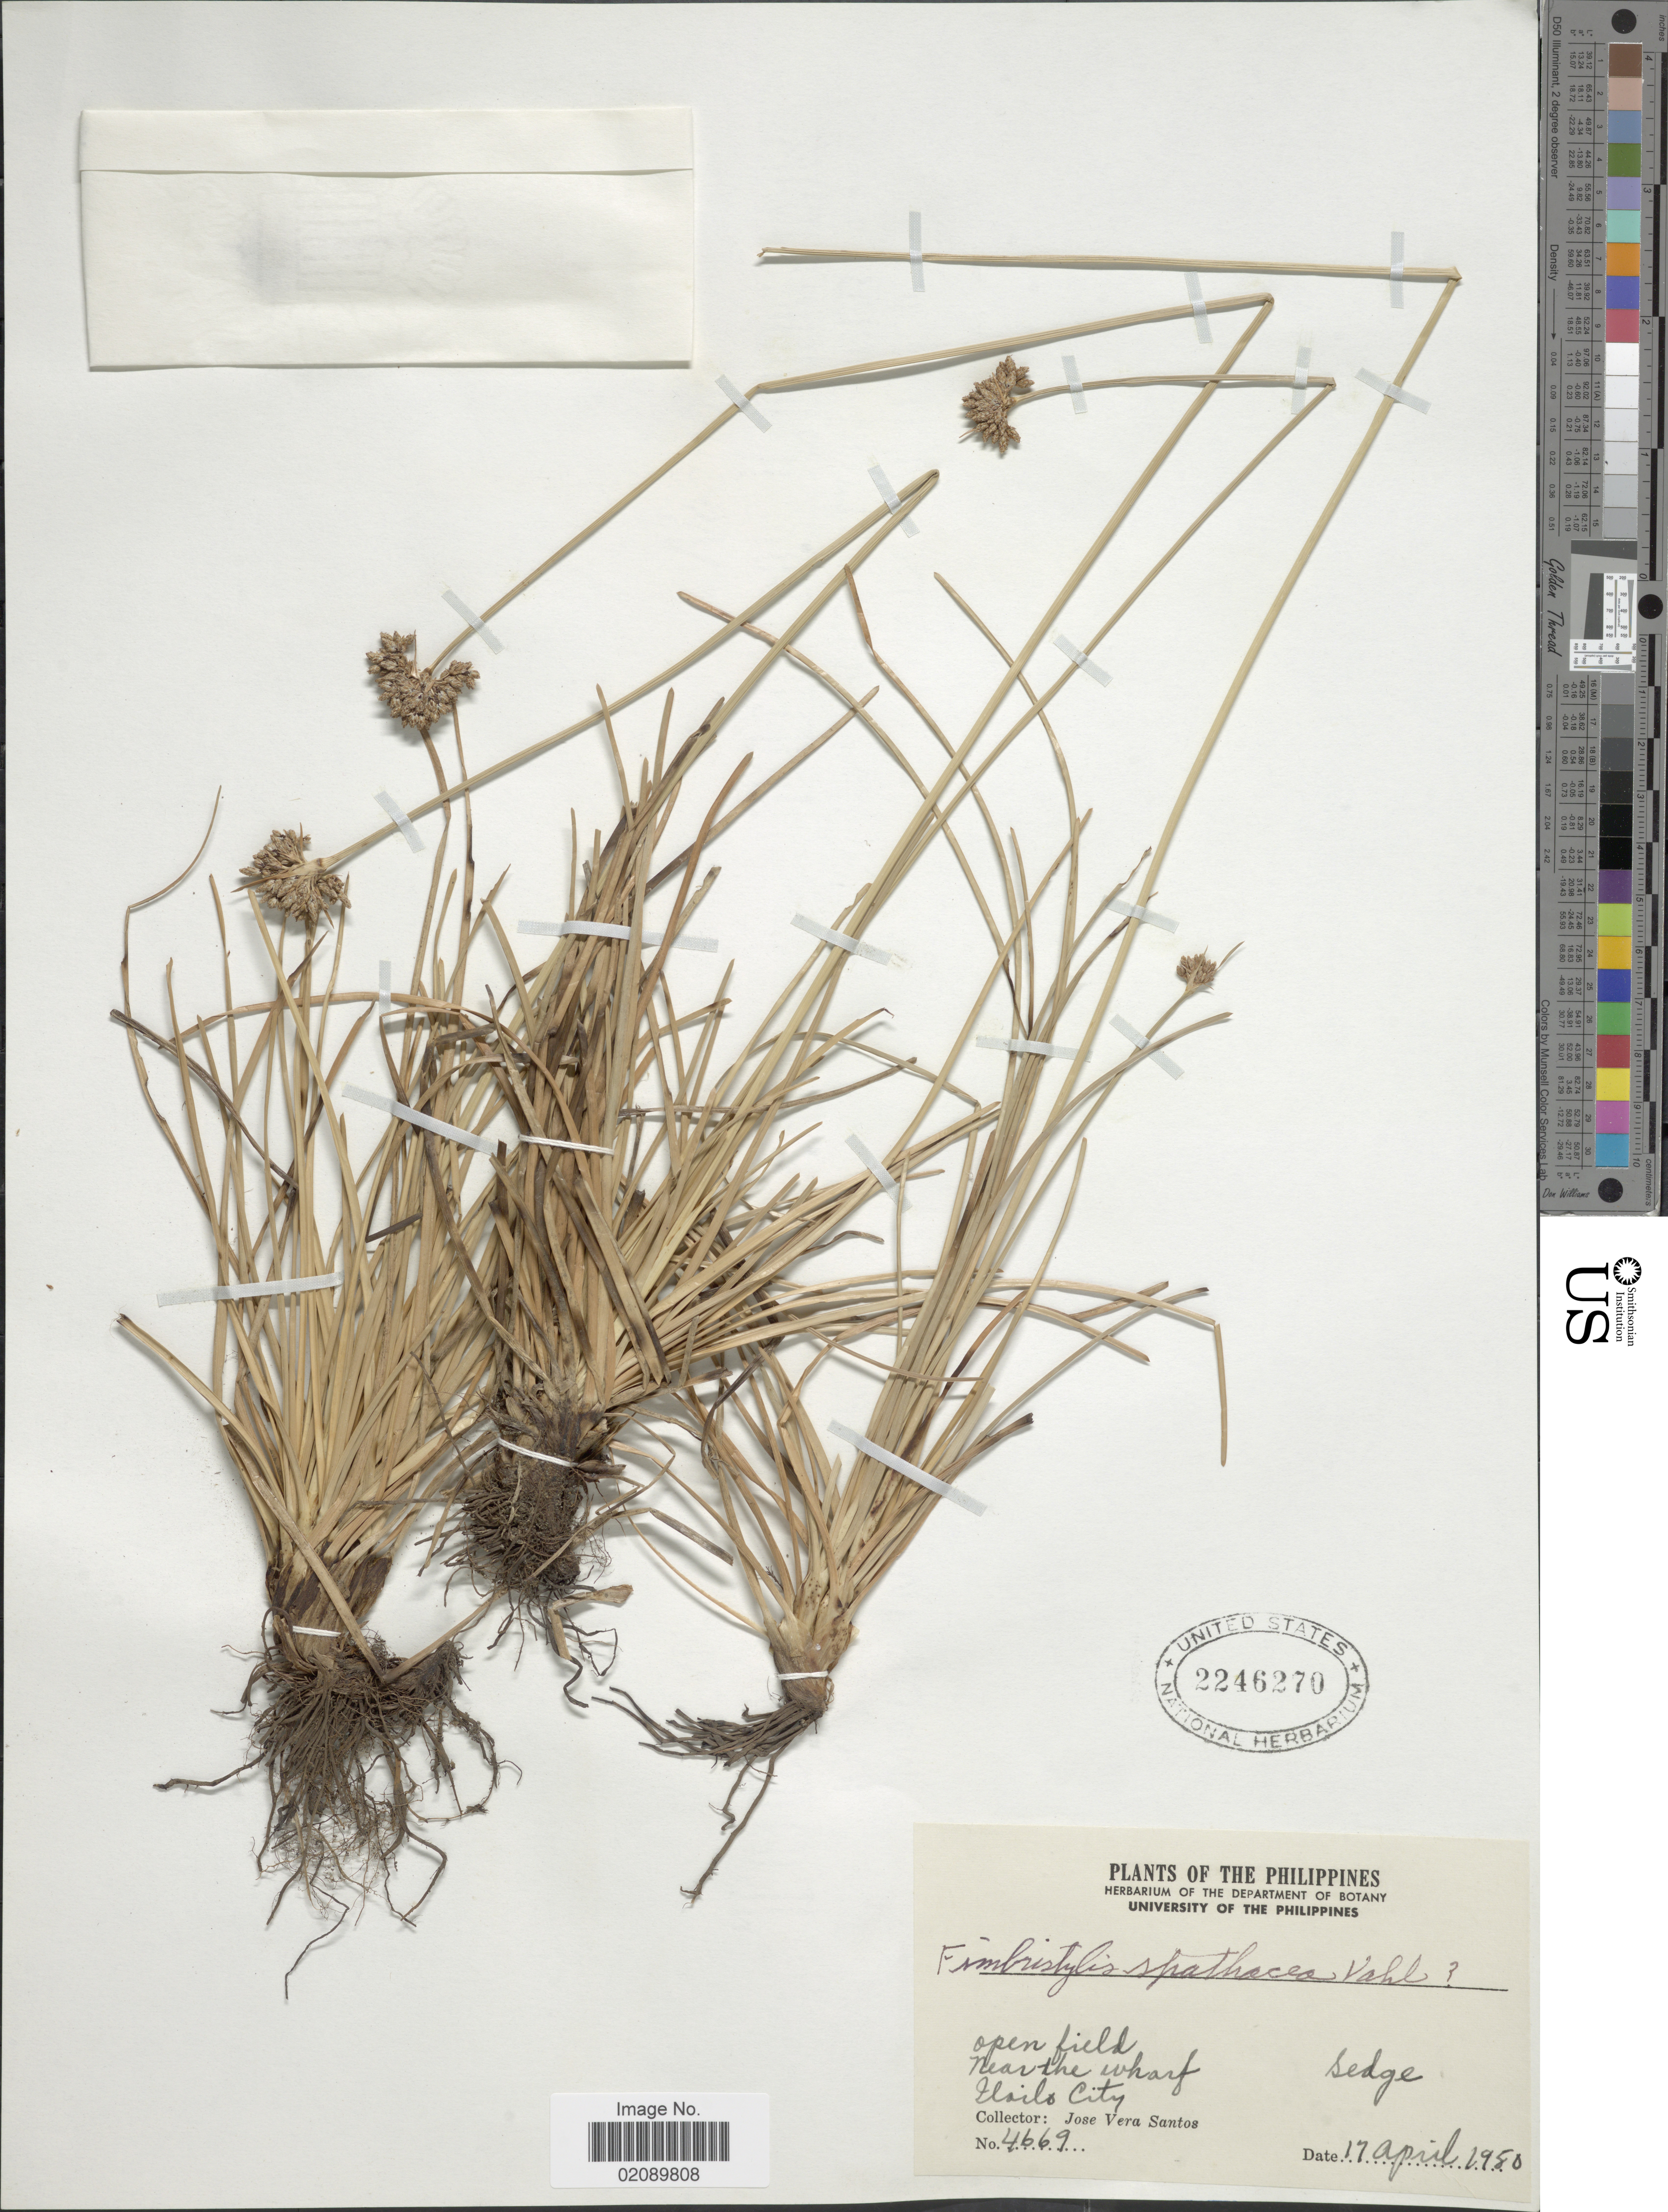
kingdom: Plantae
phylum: Tracheophyta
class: Liliopsida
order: Poales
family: Cyperaceae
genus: Fimbristylis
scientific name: Fimbristylis cymosa subsp. spathacea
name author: (Roth) T. Koyama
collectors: J. V. Santos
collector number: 4669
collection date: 1950-04-17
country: Philippines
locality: Open field. Near the wharf. Zlailo City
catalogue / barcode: US 2246270